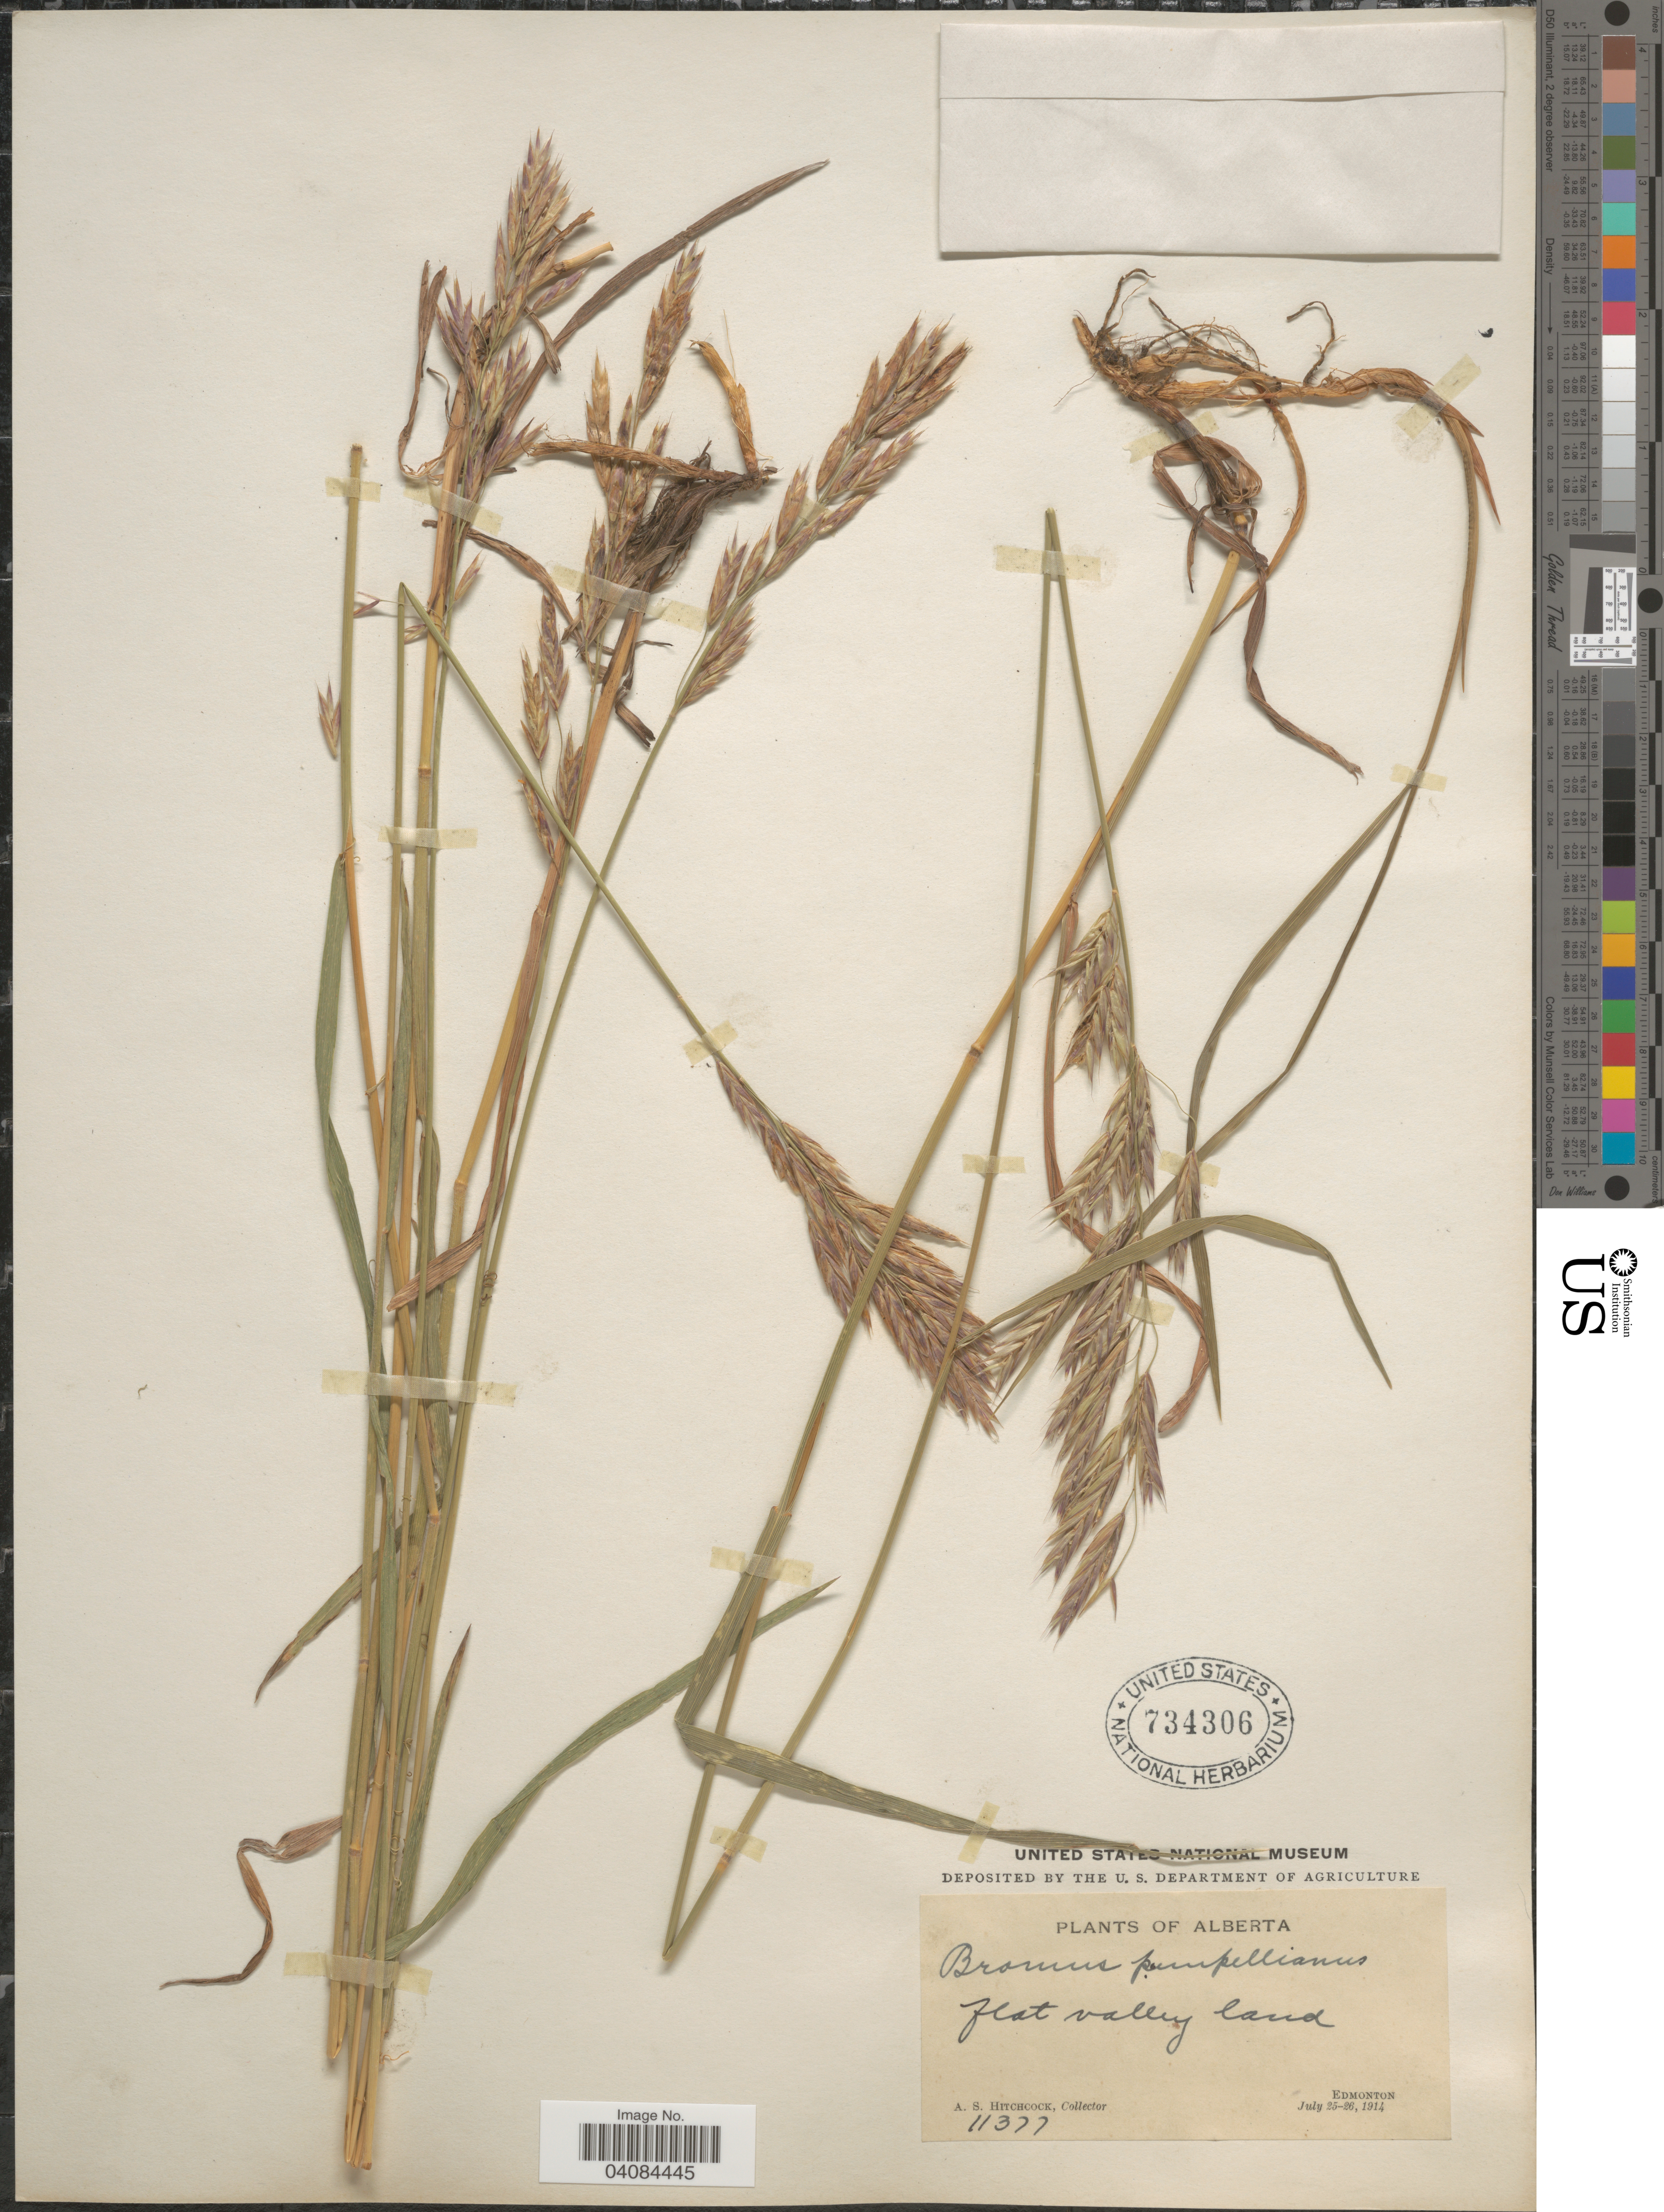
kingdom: Plantae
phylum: Tracheophyta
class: Liliopsida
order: Poales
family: Poaceae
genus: Bromus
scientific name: Bromus pumpellianus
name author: Scribn.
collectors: A. S. Hitchcock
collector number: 11377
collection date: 1914-07-25/1914-07-26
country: Canada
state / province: Alberta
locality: Flat valley land. Edmonton.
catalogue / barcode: US 734306